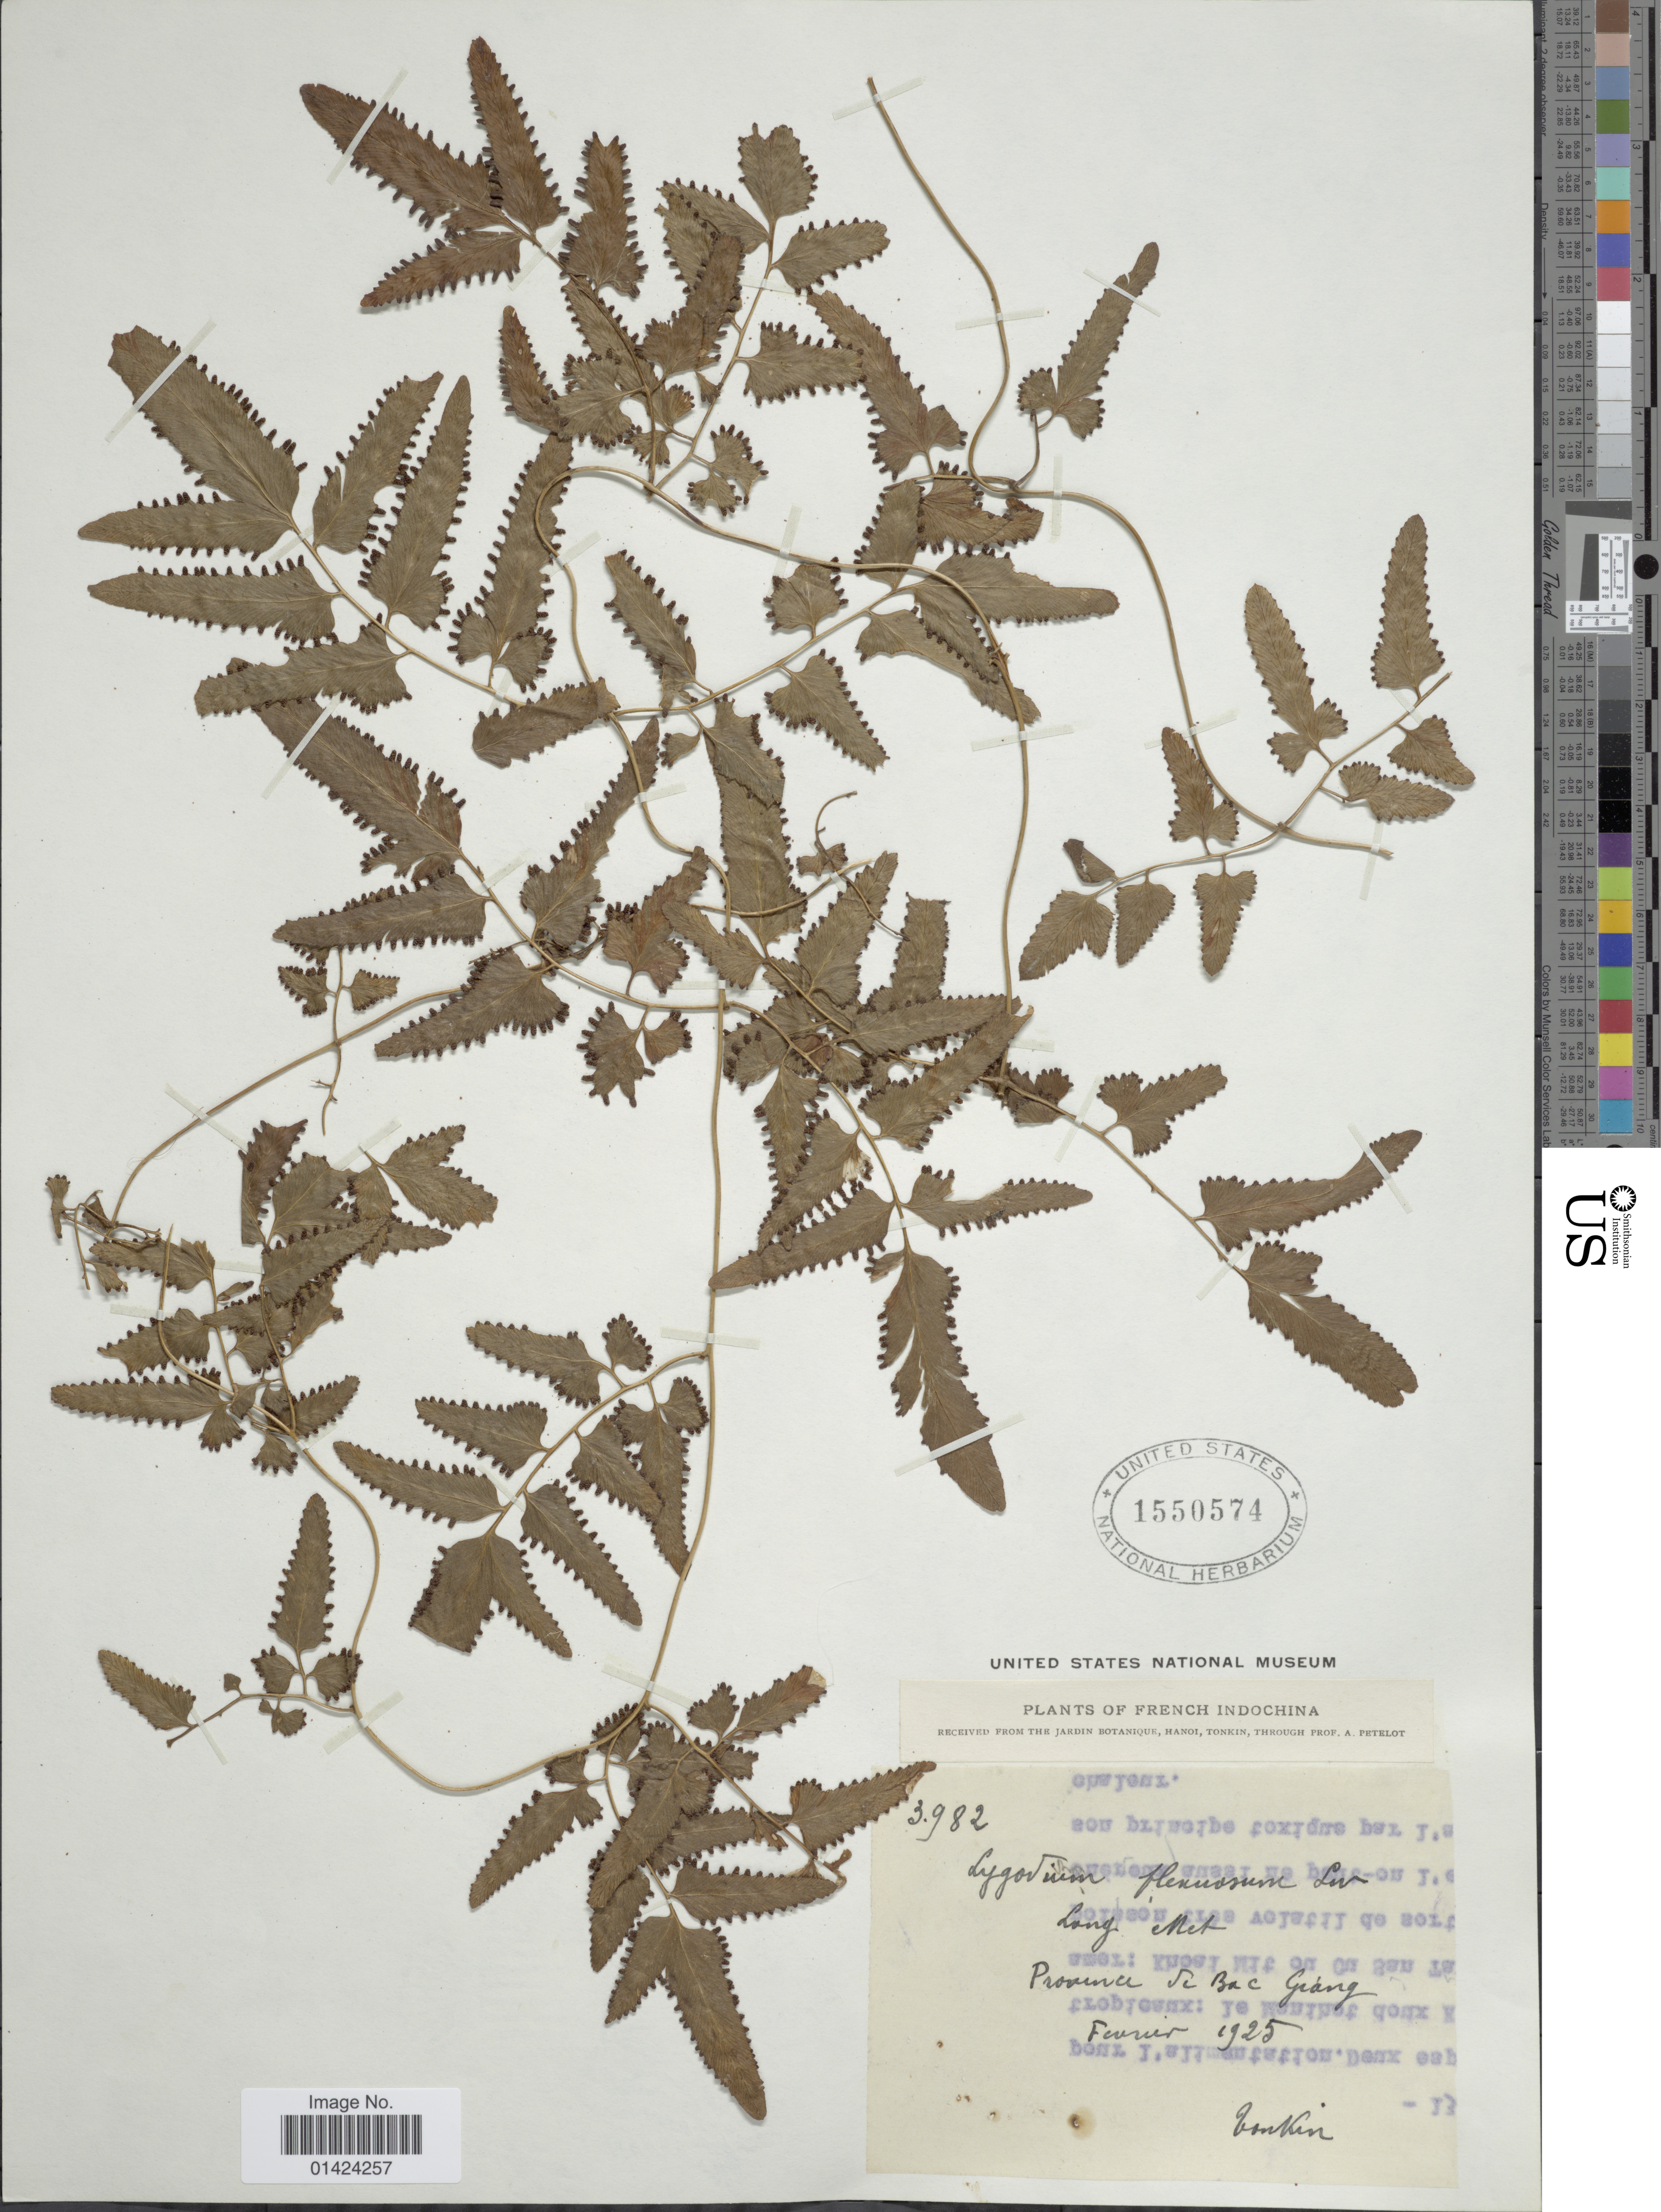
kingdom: Plantae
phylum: Tracheophyta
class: Polypodiopsida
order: Schizaeales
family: Lygodiaceae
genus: Lygodium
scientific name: Lygodium flexuosum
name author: Sw.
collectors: A. Petelot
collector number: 3982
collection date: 1925-02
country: Vietnam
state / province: Bac Giang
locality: Tonkin. Long Met. [interpreted][unsure placement]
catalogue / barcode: US 1550574